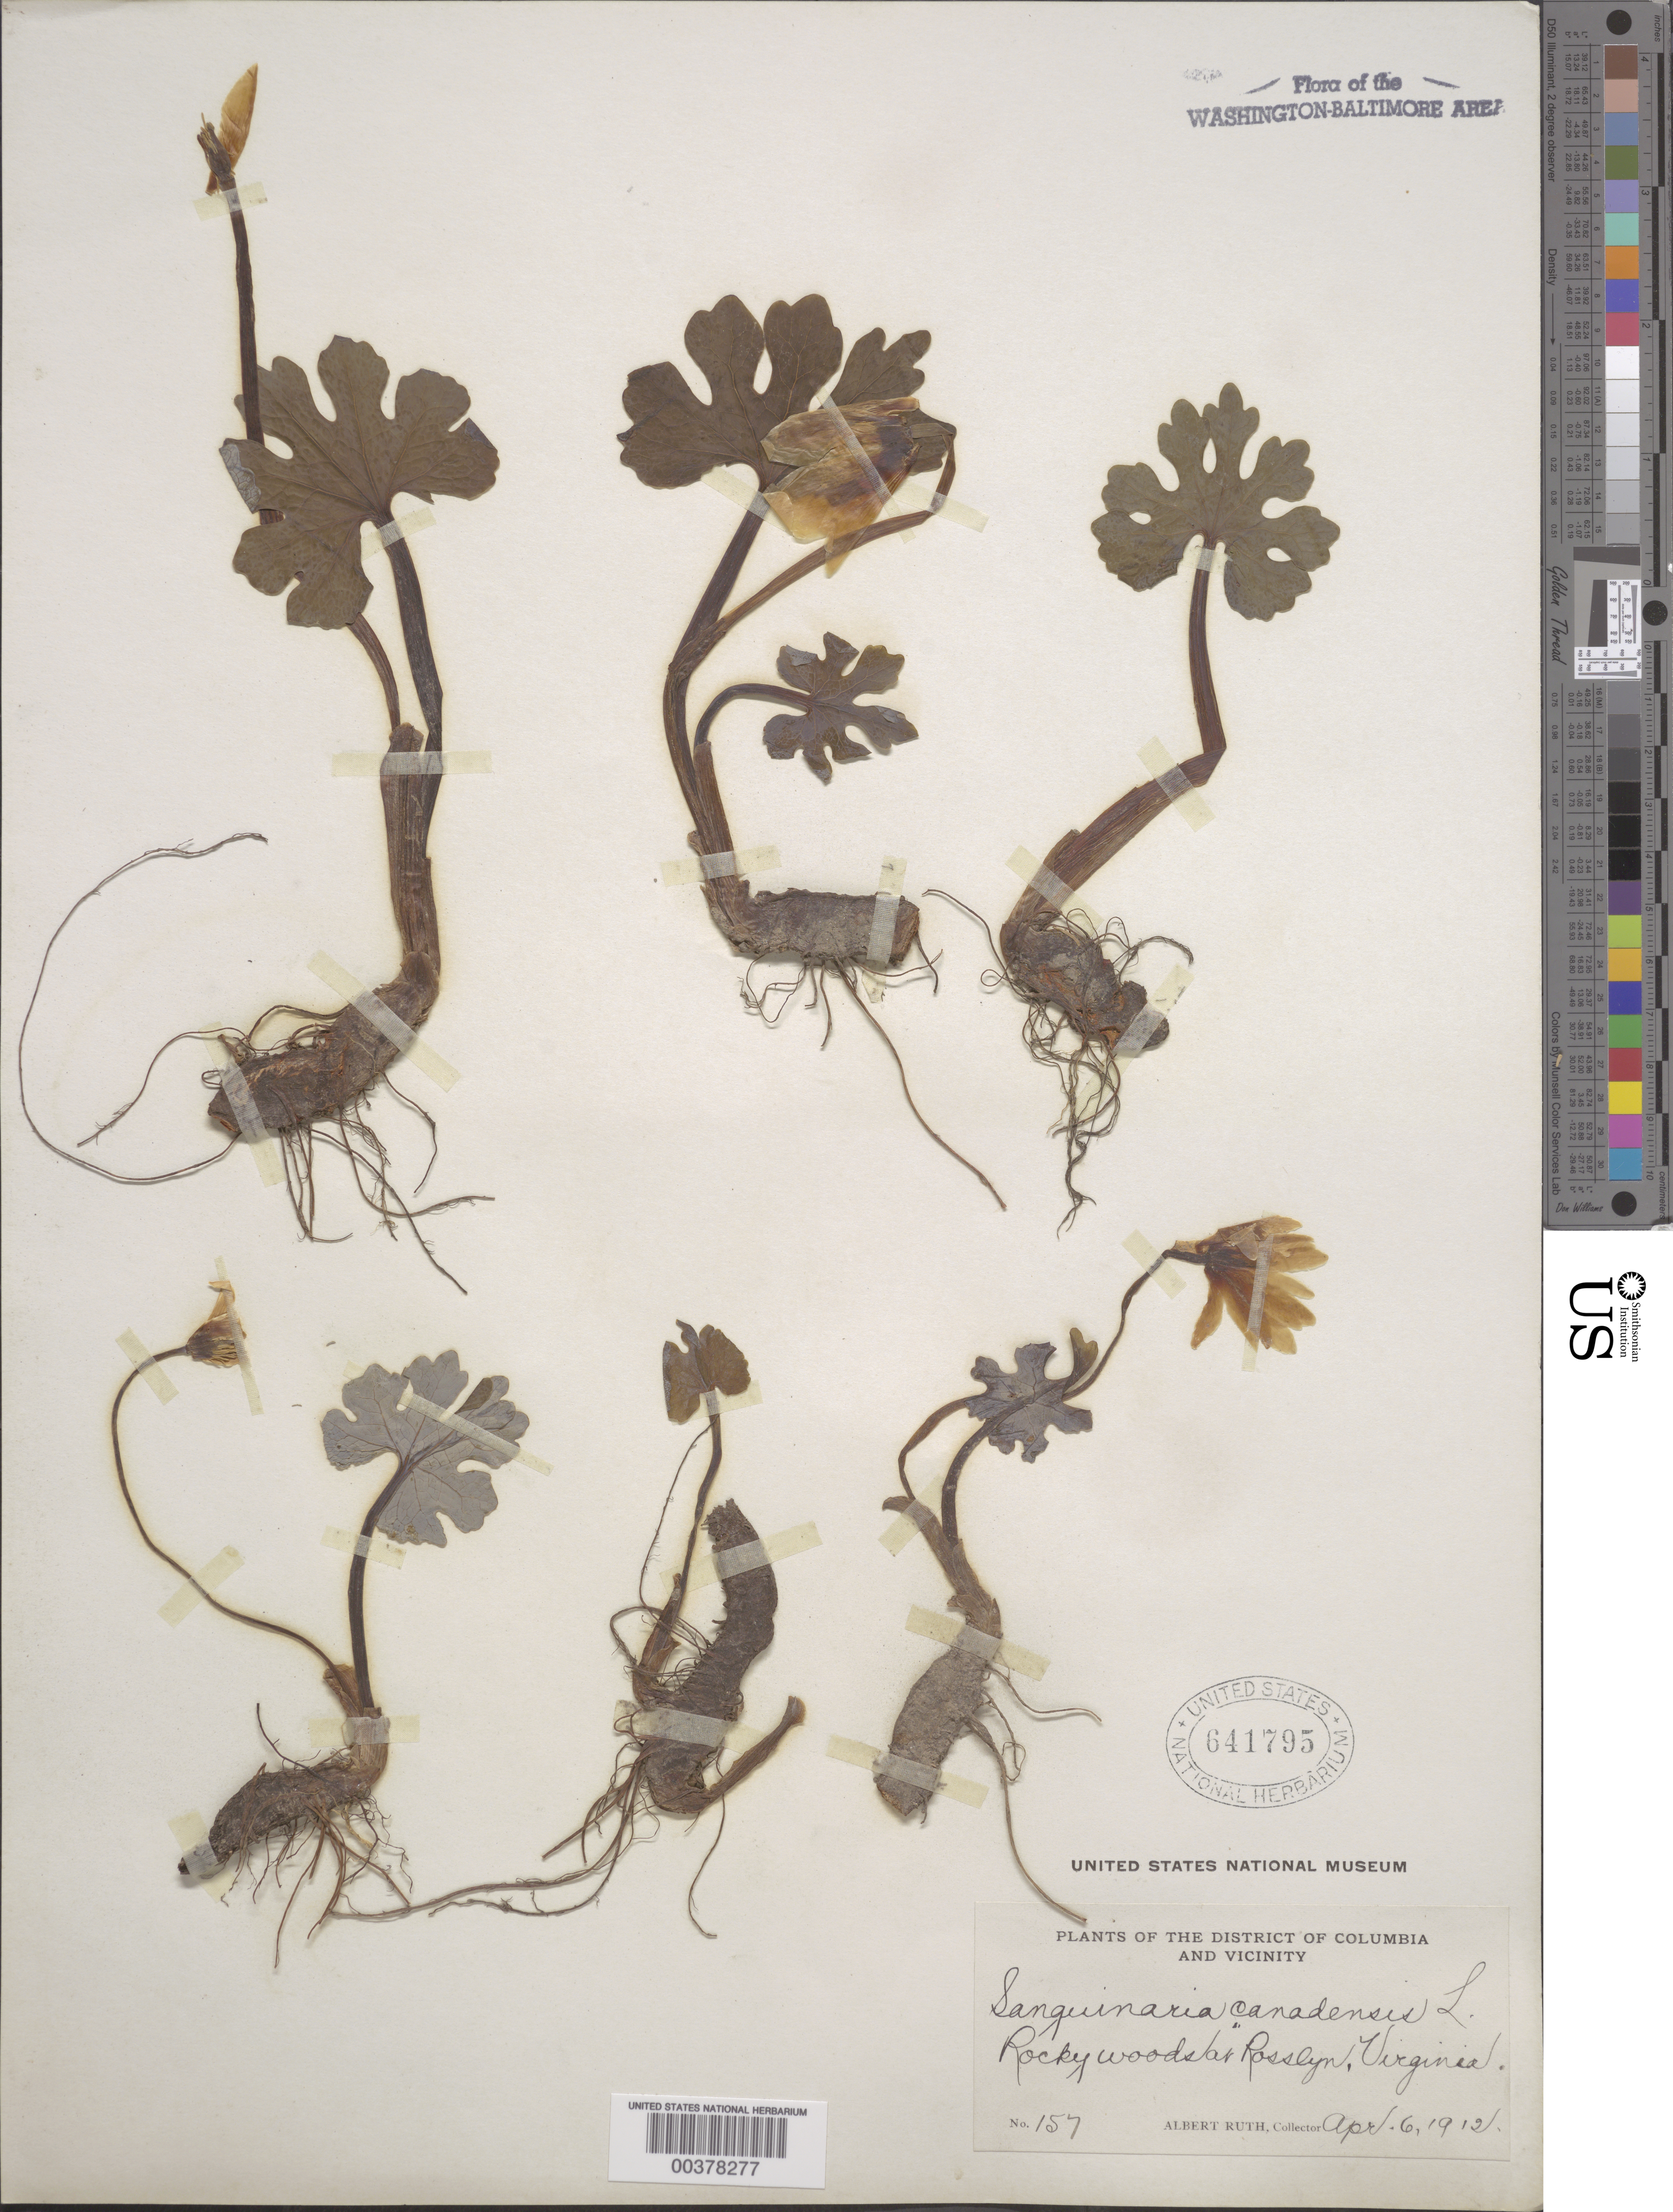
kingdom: Plantae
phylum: Tracheophyta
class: Magnoliopsida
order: Ranunculales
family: Papaveraceae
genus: Sanguinaria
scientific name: Sanguinaria canadensis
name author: L.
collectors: A. Ruth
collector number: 157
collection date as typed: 06 Apr 1912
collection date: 1912-04-06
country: United States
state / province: Virginia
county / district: Arlington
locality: Rosslyn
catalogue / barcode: US 641795